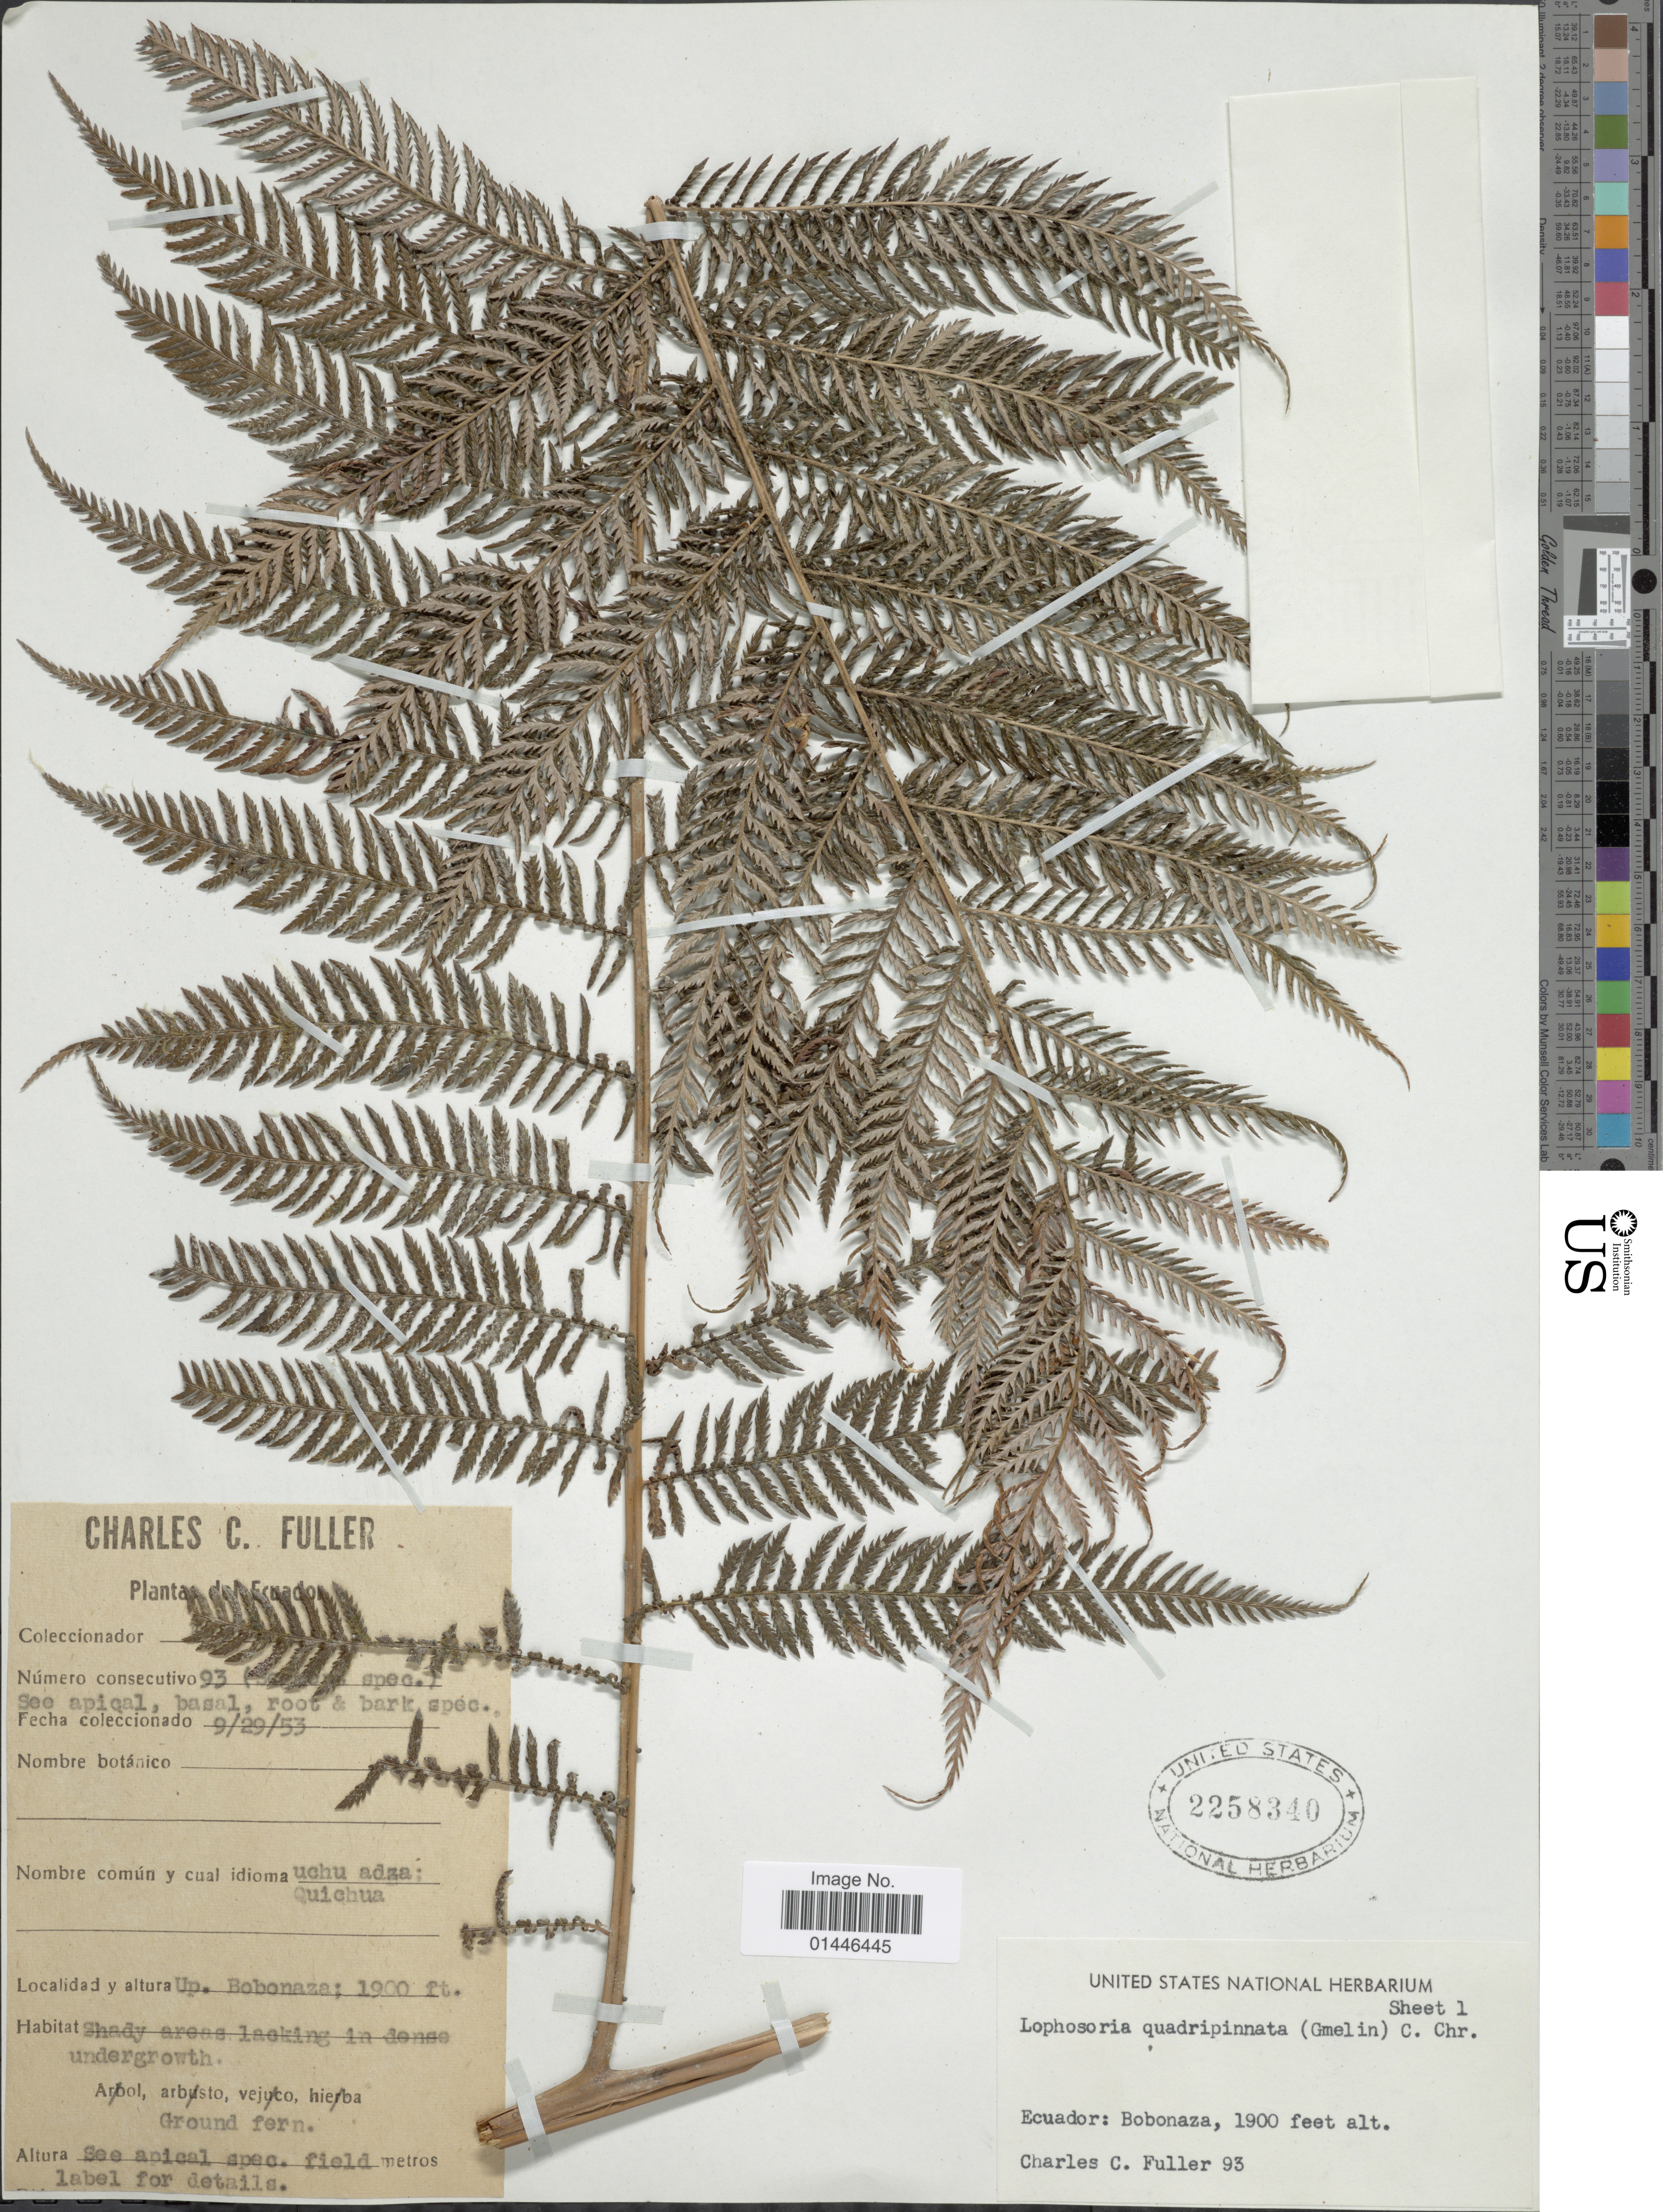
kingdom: Plantae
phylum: Tracheophyta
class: Polypodiopsida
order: Cyatheales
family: Dicksoniaceae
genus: Lophosoria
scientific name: Lophosoria quadripinnata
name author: (J.F. Gmel.) C. Chr.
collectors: C. Fuller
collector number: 93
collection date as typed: Transcribed d/m/y: 29/9/53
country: Ecuador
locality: Up. Bobonaza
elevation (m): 579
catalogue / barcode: US 2258340